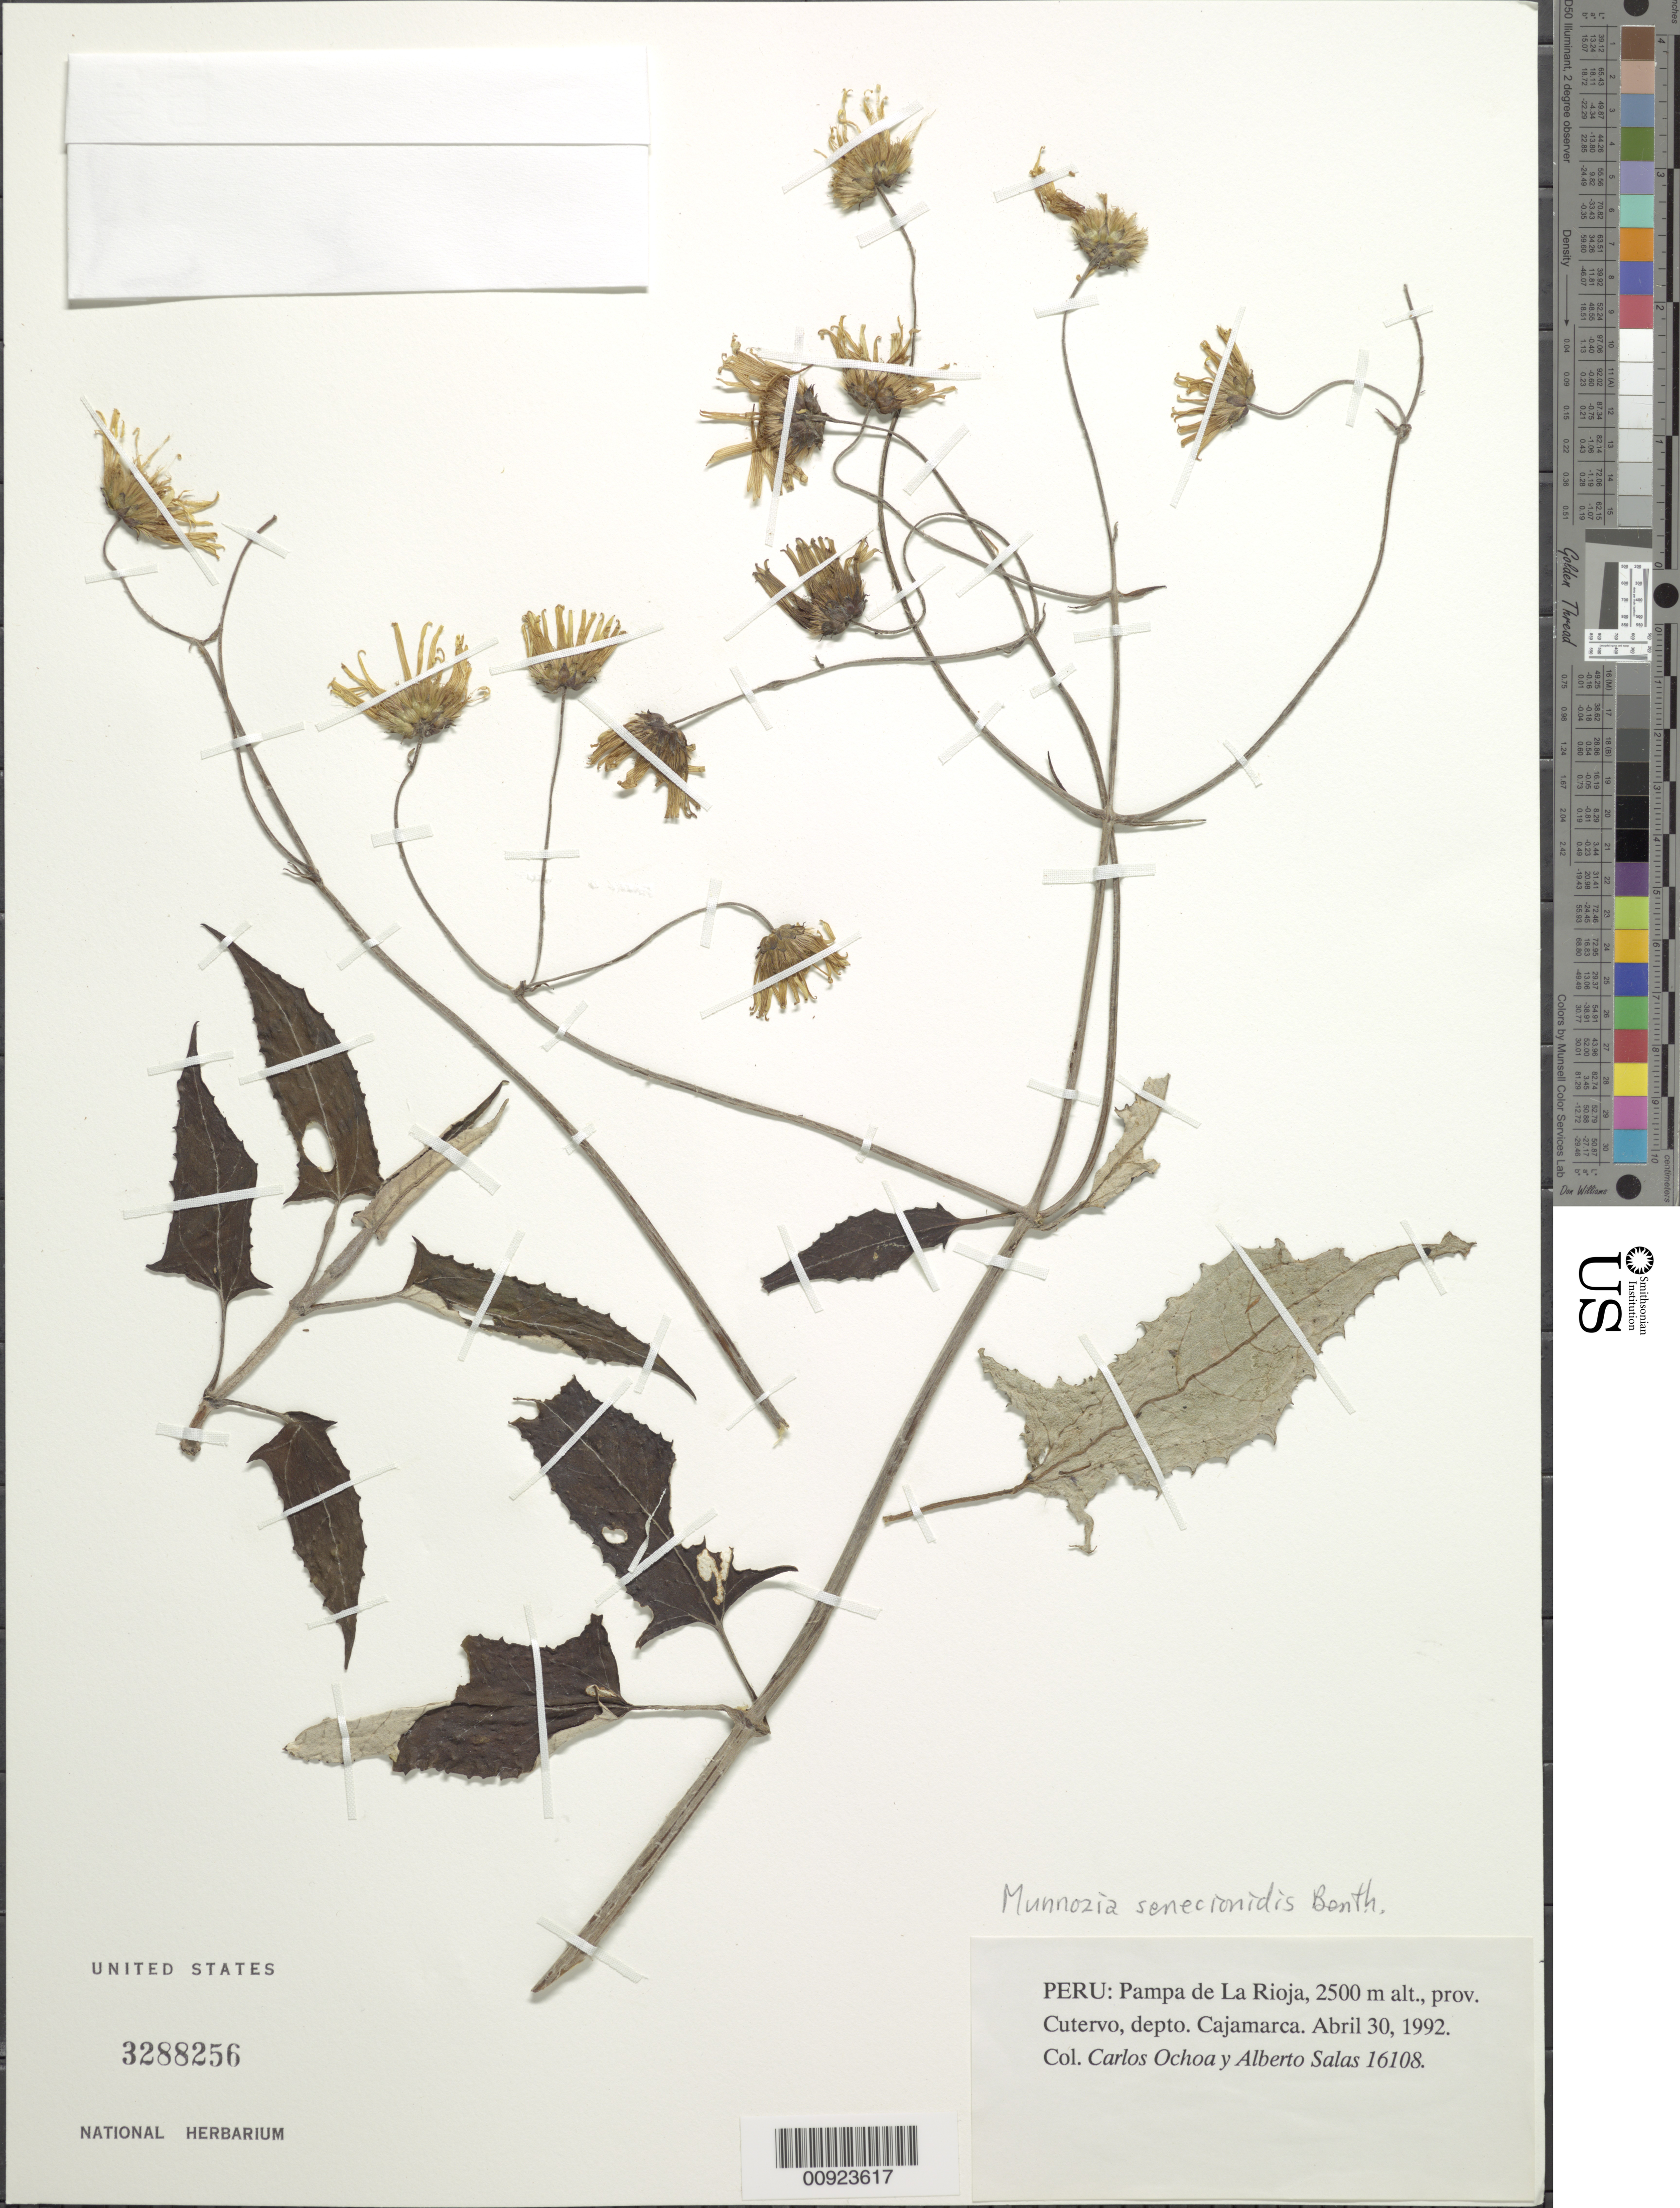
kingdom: Plantae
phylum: Tracheophyta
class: Magnoliopsida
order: Asterales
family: Asteraceae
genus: Munnozia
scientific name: Munnozia senecionidis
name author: Benth.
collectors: C. Ochoa & A. Salas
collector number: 16108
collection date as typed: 30 April 1992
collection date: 1992-04-30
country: Peru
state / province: Cajamarca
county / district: Cutervo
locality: Pampa de La Rioja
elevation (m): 2500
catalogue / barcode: US 3288256